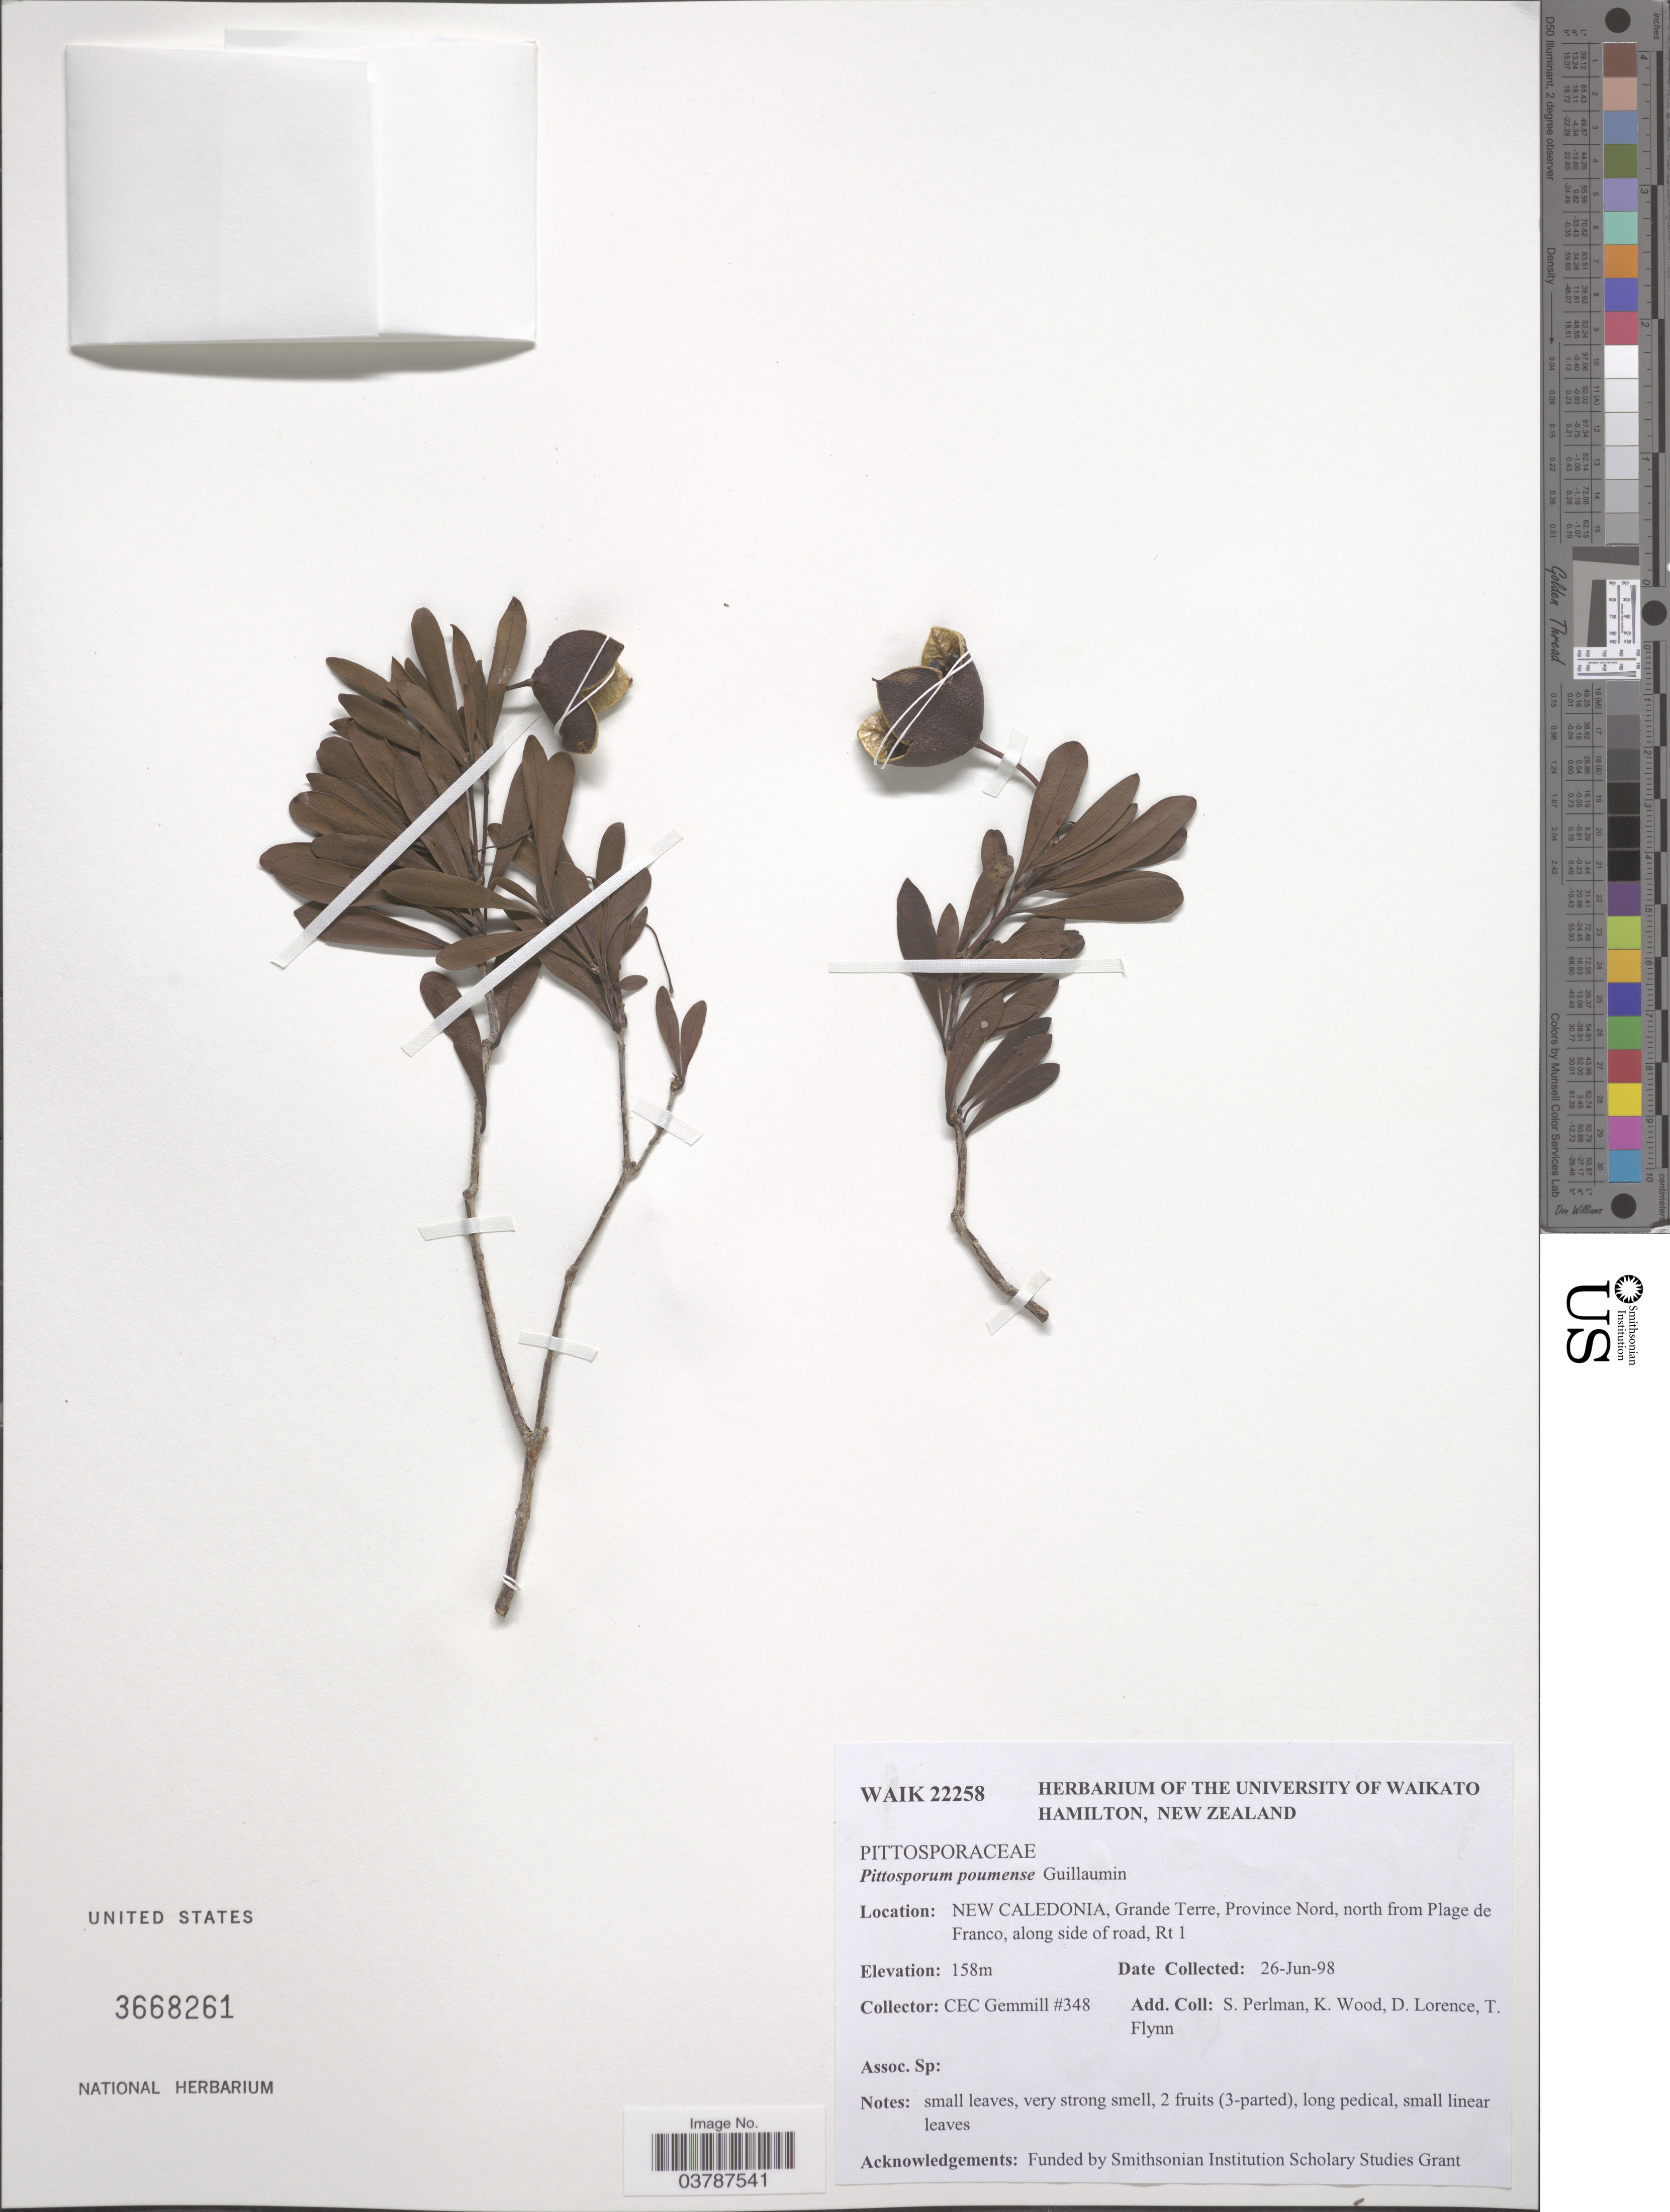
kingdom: Plantae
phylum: Tracheophyta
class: Magnoliopsida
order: Apiales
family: Pittosporaceae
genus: Pittosporum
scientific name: Pittosporum poueboense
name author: Guillaumin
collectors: C. Gemmill, S. Perlman, K. Wood, D. Lorence & T. Flynn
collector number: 348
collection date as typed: Transcribed d/m/y: 26/6/98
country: New Caledonia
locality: Grande Terre, Province Nord, north from Plage de Franco, along side of road, Rt 1.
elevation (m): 158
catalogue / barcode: US 3668261